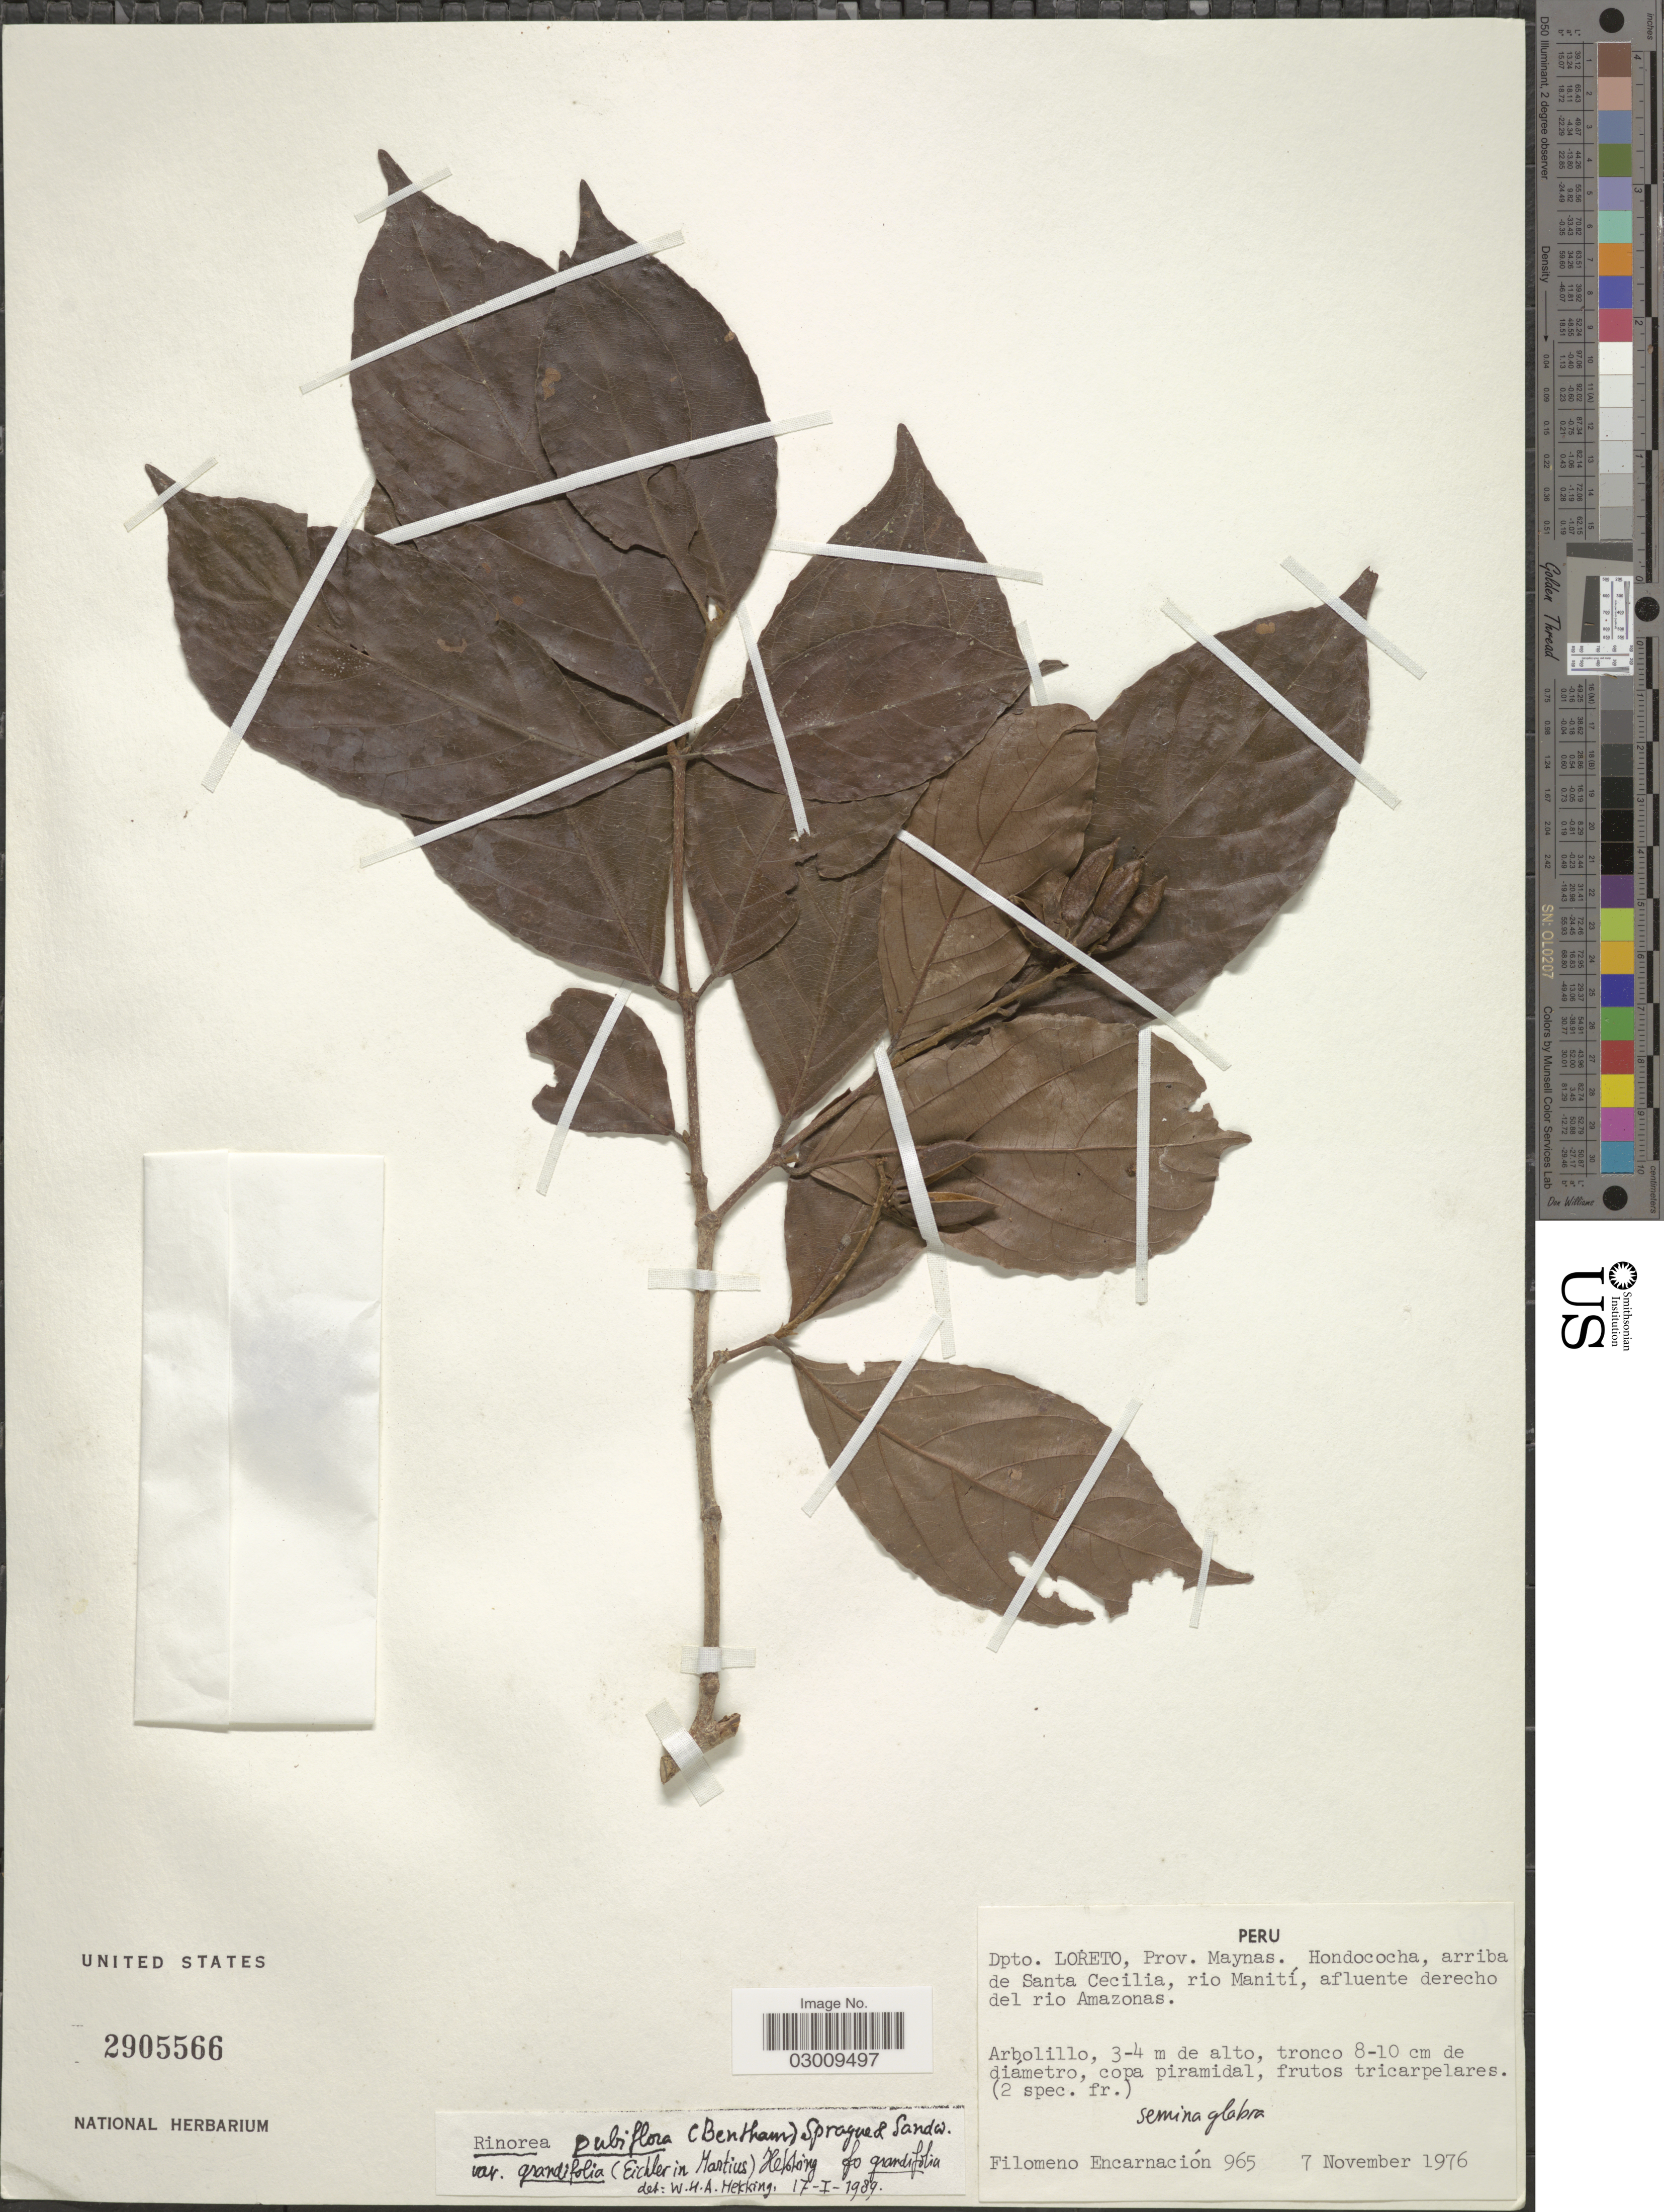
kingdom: Plantae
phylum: Tracheophyta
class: Magnoliopsida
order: Malpighiales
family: Violaceae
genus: Rinorea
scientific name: Rinorea pubiflora var. grandifolia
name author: (Eichler) Hekking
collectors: F. Encarnación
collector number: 965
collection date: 1976-11-07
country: Peru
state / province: Loreto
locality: Dpto. Loreto, Prov. Maynas. Hondococha, arriba de Santa Cecilia, rio Manití, afluente derecho del rio Amazonas.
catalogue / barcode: US 2905566